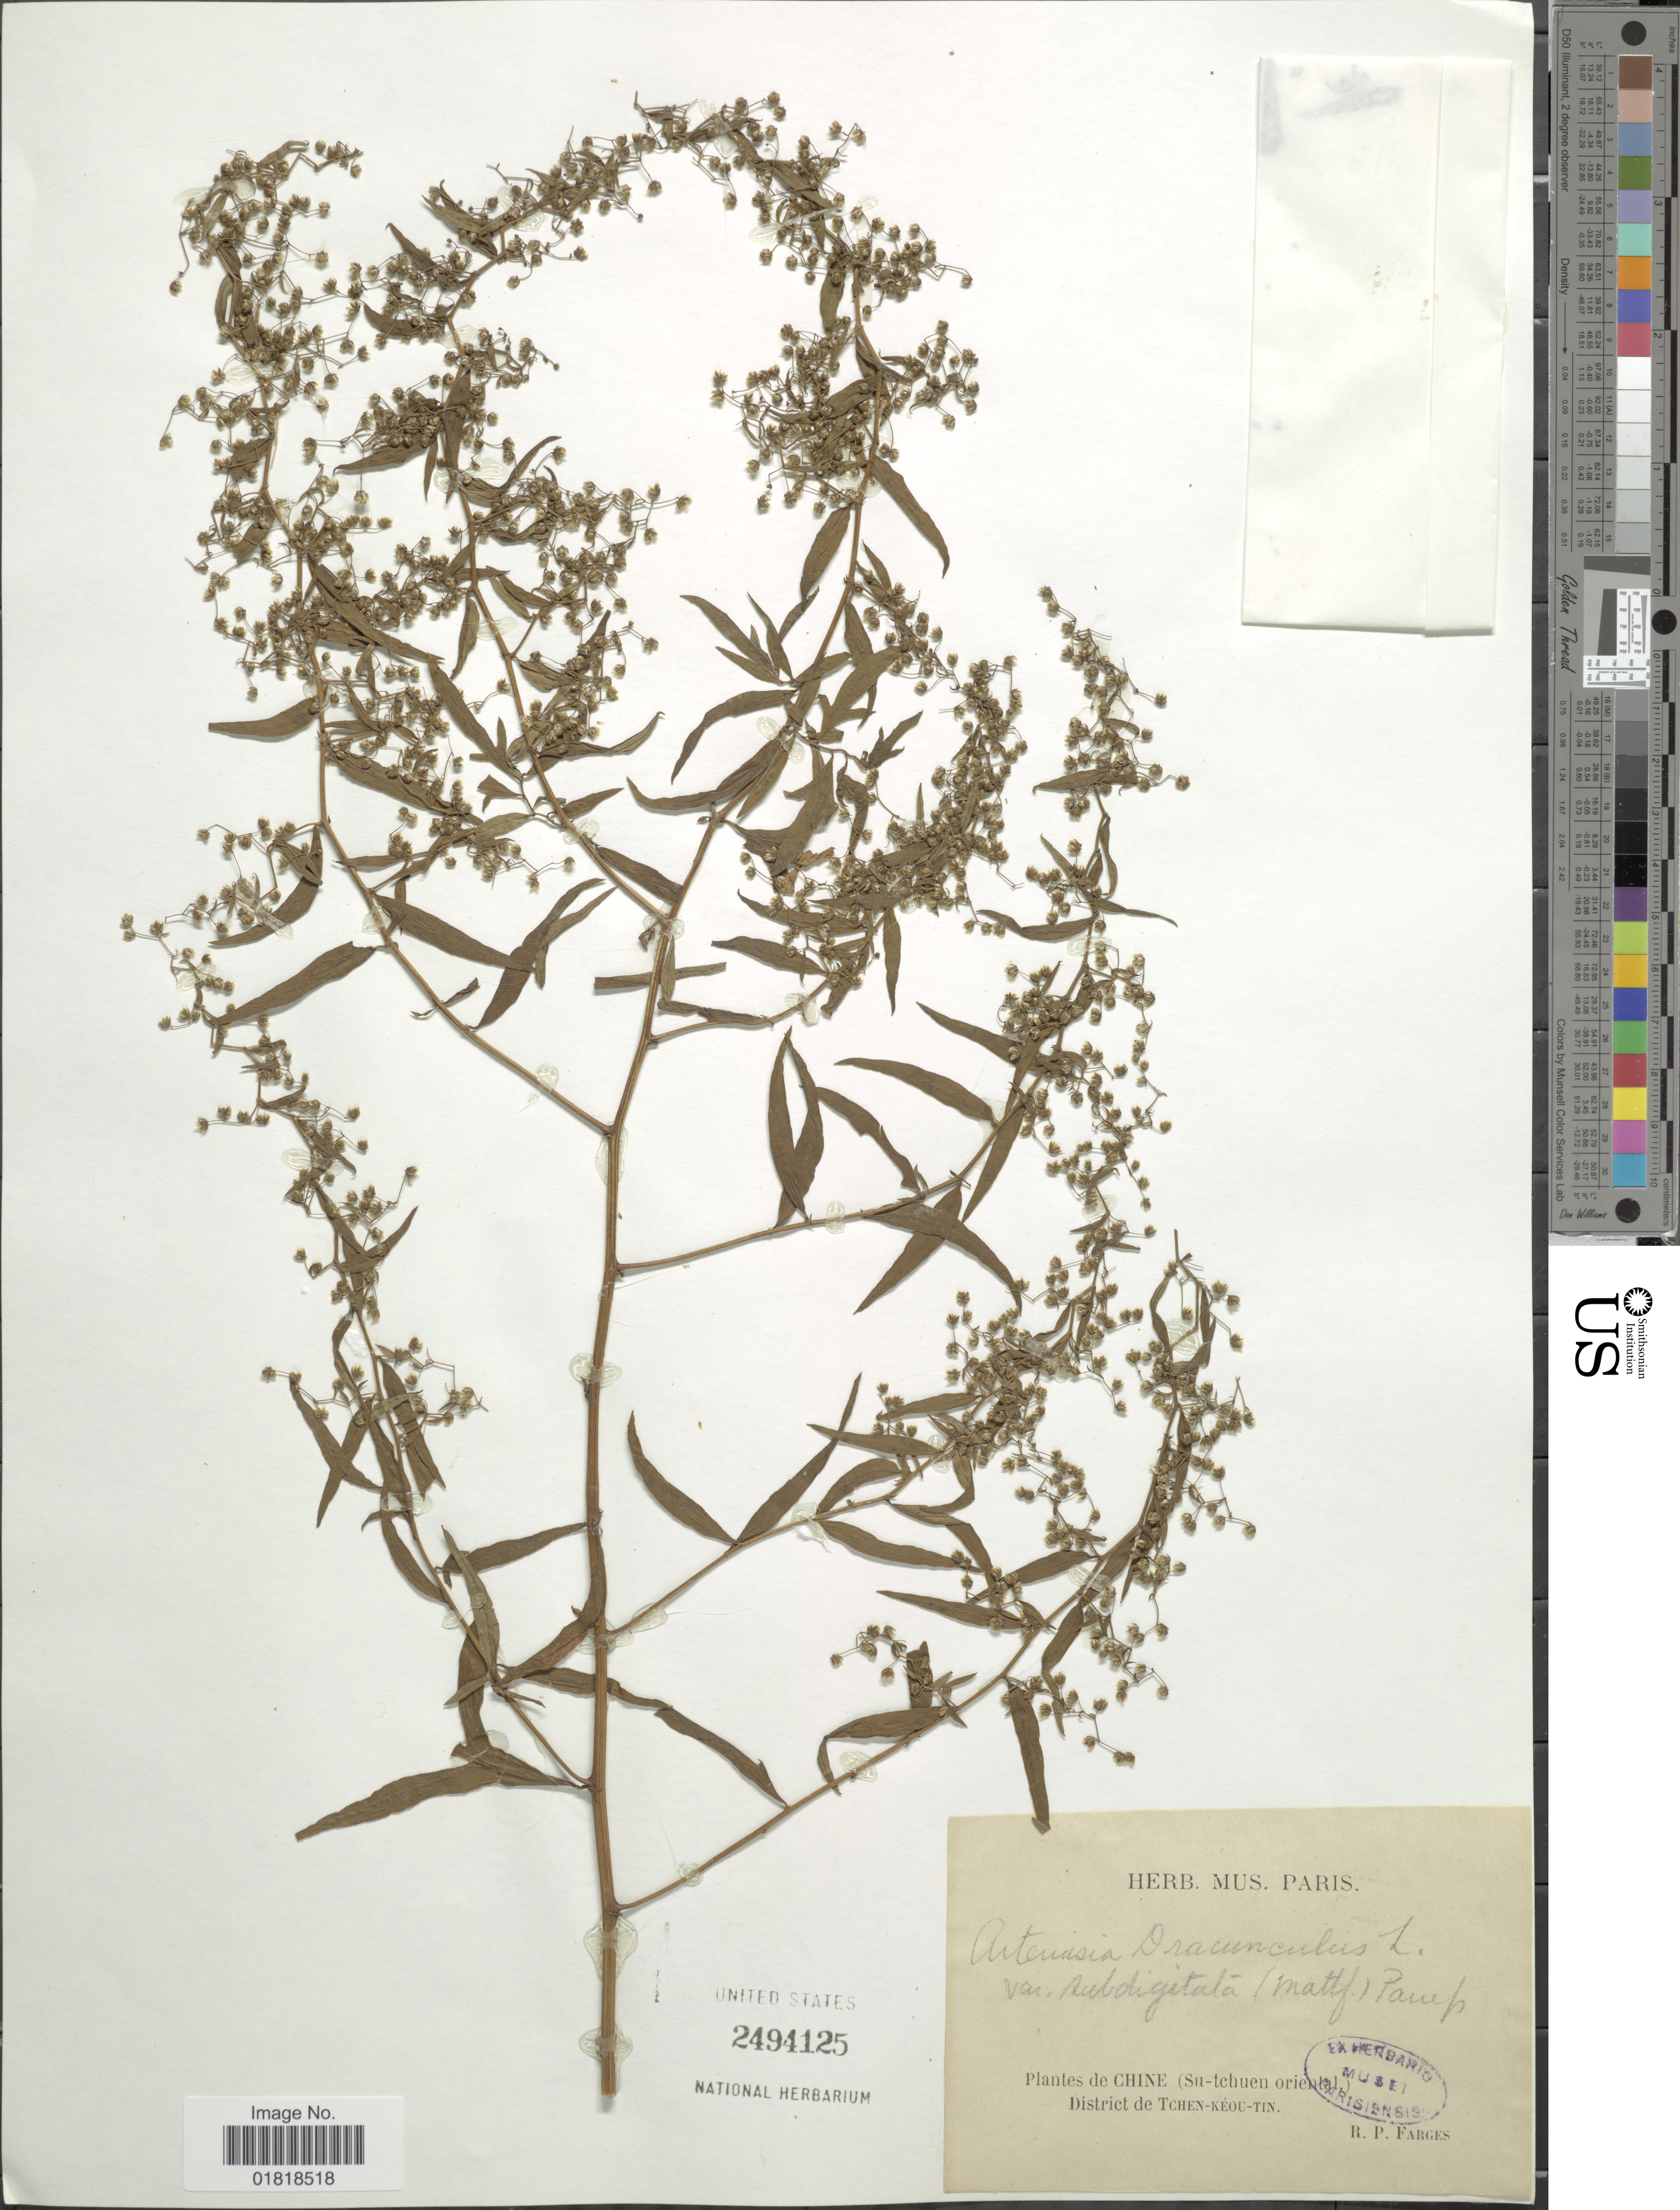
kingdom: Plantae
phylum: Tracheophyta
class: Magnoliopsida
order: Asterales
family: Asteraceae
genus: Artemisia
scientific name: Artemisia dracunculus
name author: L.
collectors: P. G. Farges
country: China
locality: (Su tchuen oriental), district de Tchen-Kéou-Tin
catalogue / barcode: US 2494125